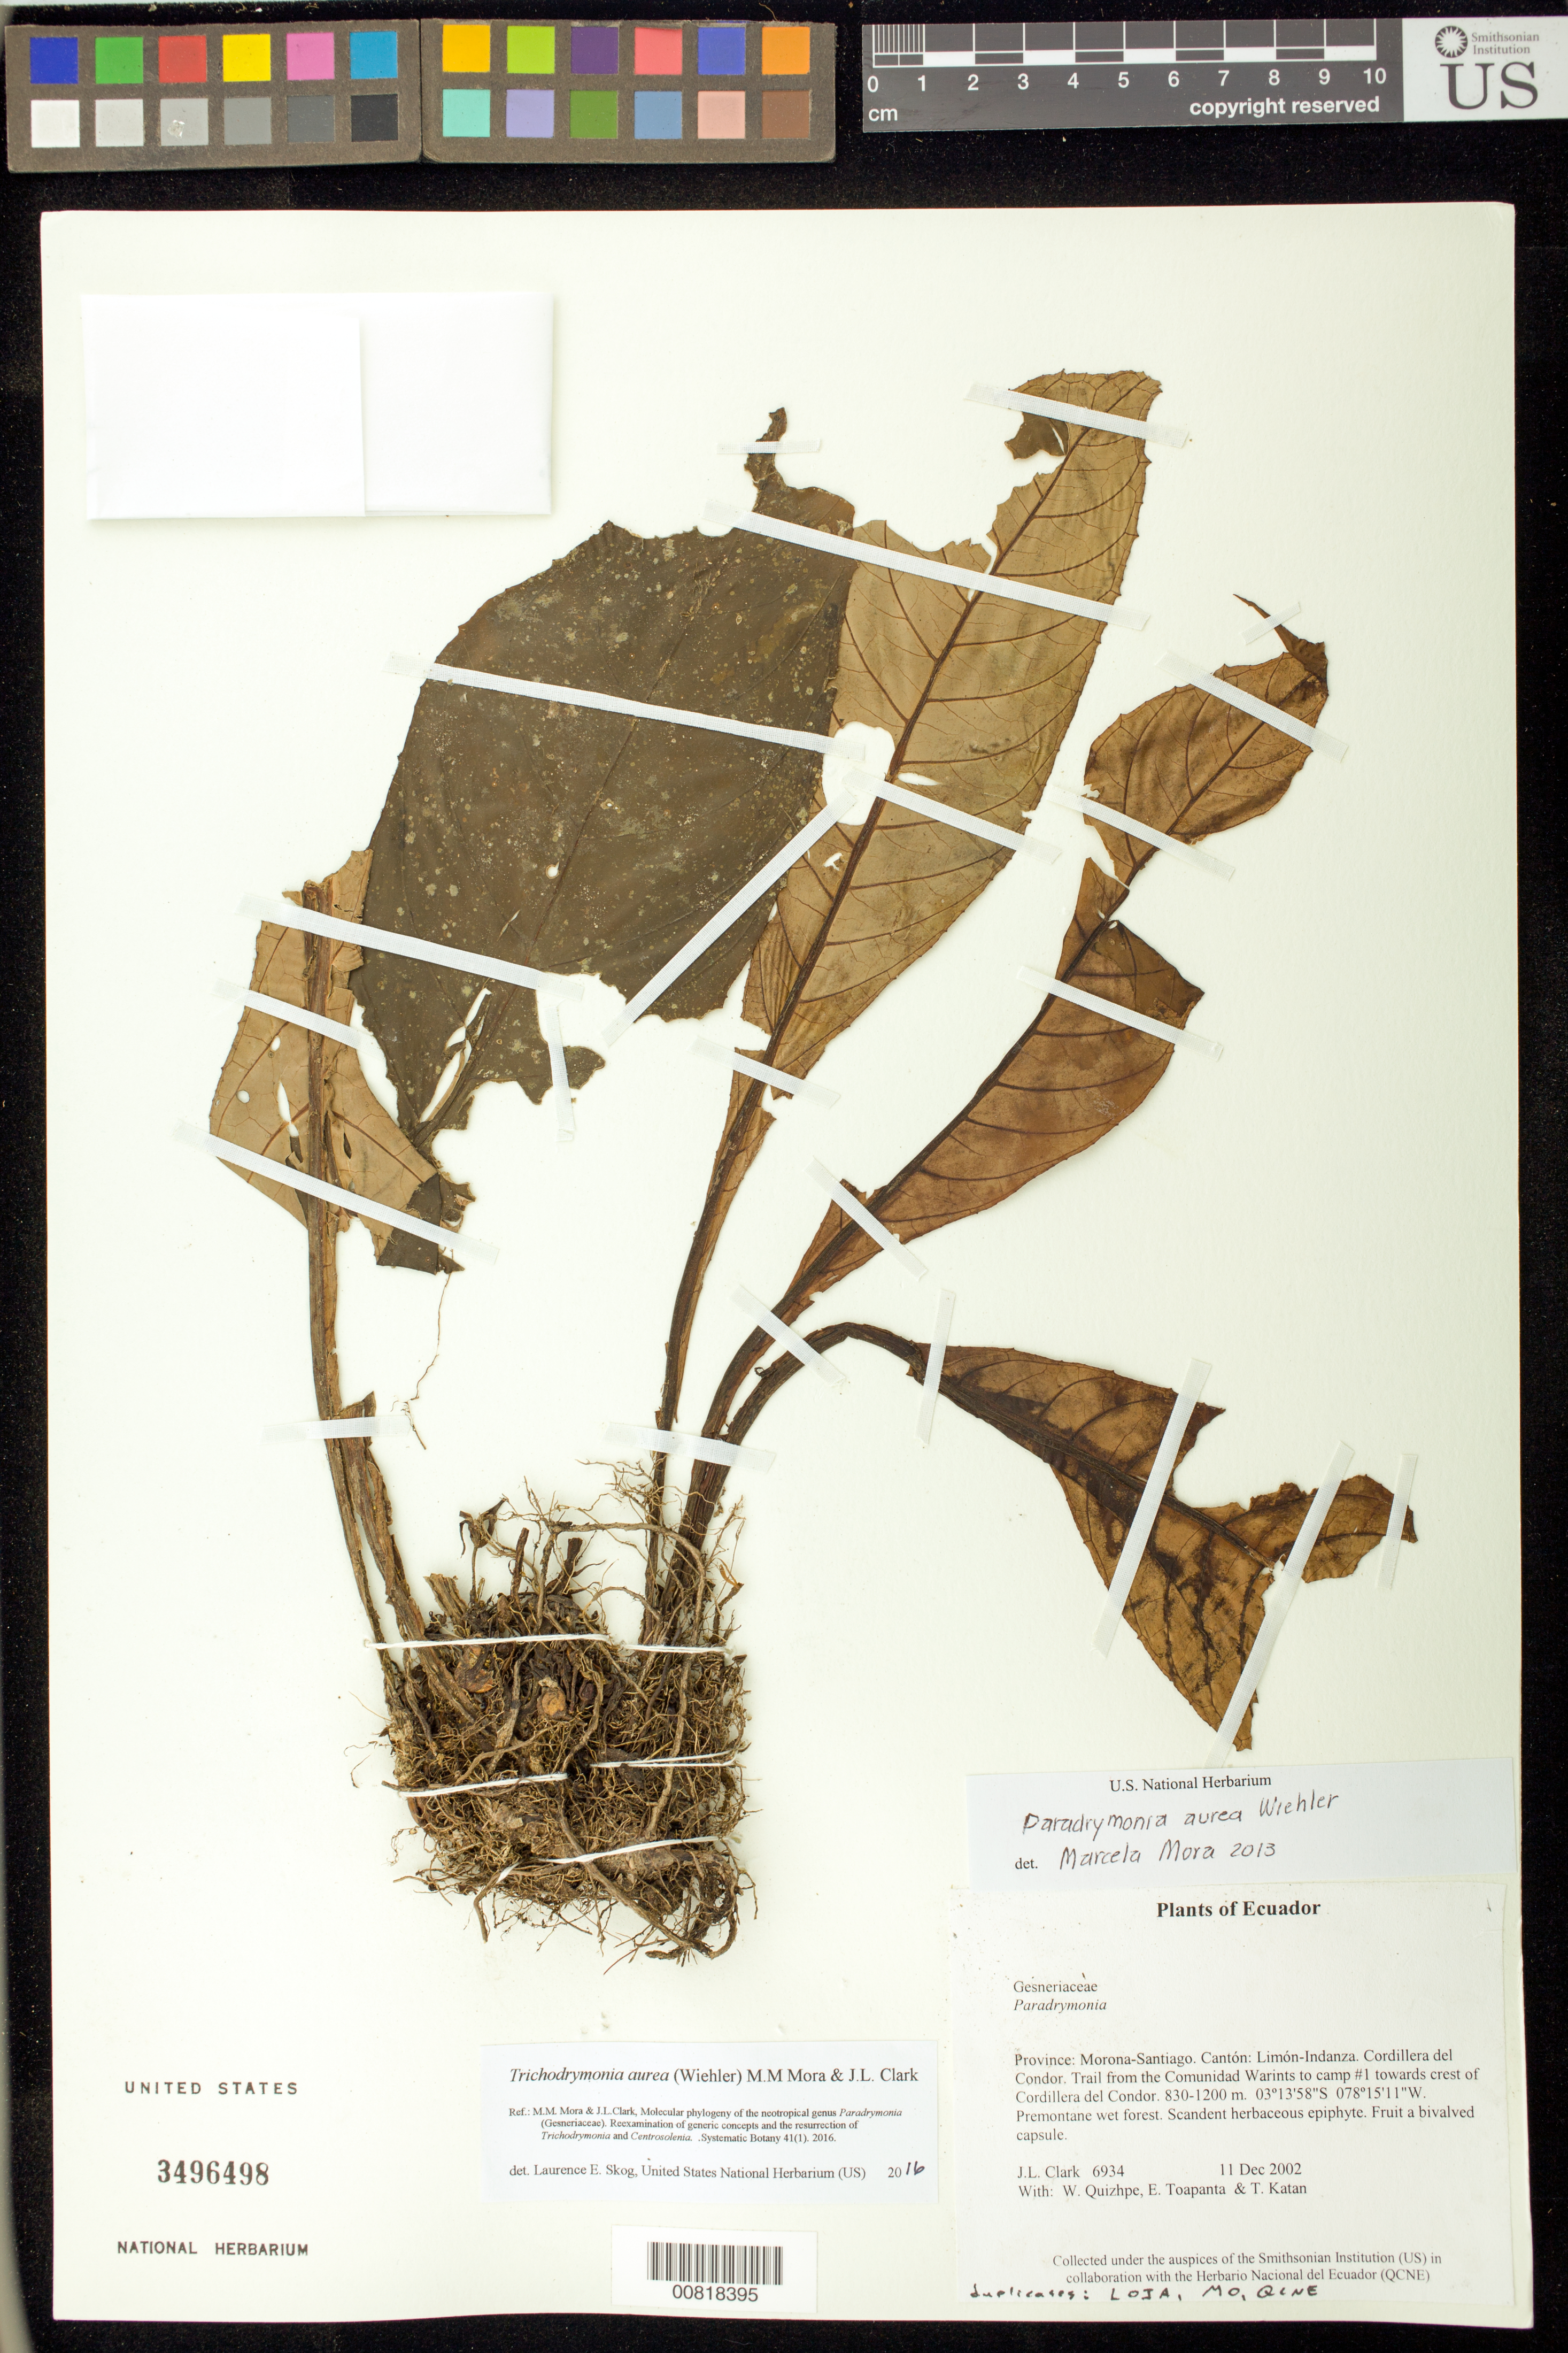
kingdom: Plantae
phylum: Tracheophyta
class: Magnoliopsida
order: Lamiales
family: Gesneriaceae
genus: Trichodrymonia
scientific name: Trichodrymonia aurea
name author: (Wiehler) M.M. Mora & J.L. Clark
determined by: Skog, Laurence E.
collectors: J. L. Clark, W. Quizhpe, E. Toapanta & T. Katan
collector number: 6934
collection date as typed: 11 Dec 2002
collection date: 2002-12-11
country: Ecuador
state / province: Morona-Santiago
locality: Limón-Indanza. Cordillera del Condor. Trail from the Comunidad Warints to camp #1 towards crest of Cordillera del Condor.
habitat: Premontane wet forest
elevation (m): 830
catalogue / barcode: US 3496498